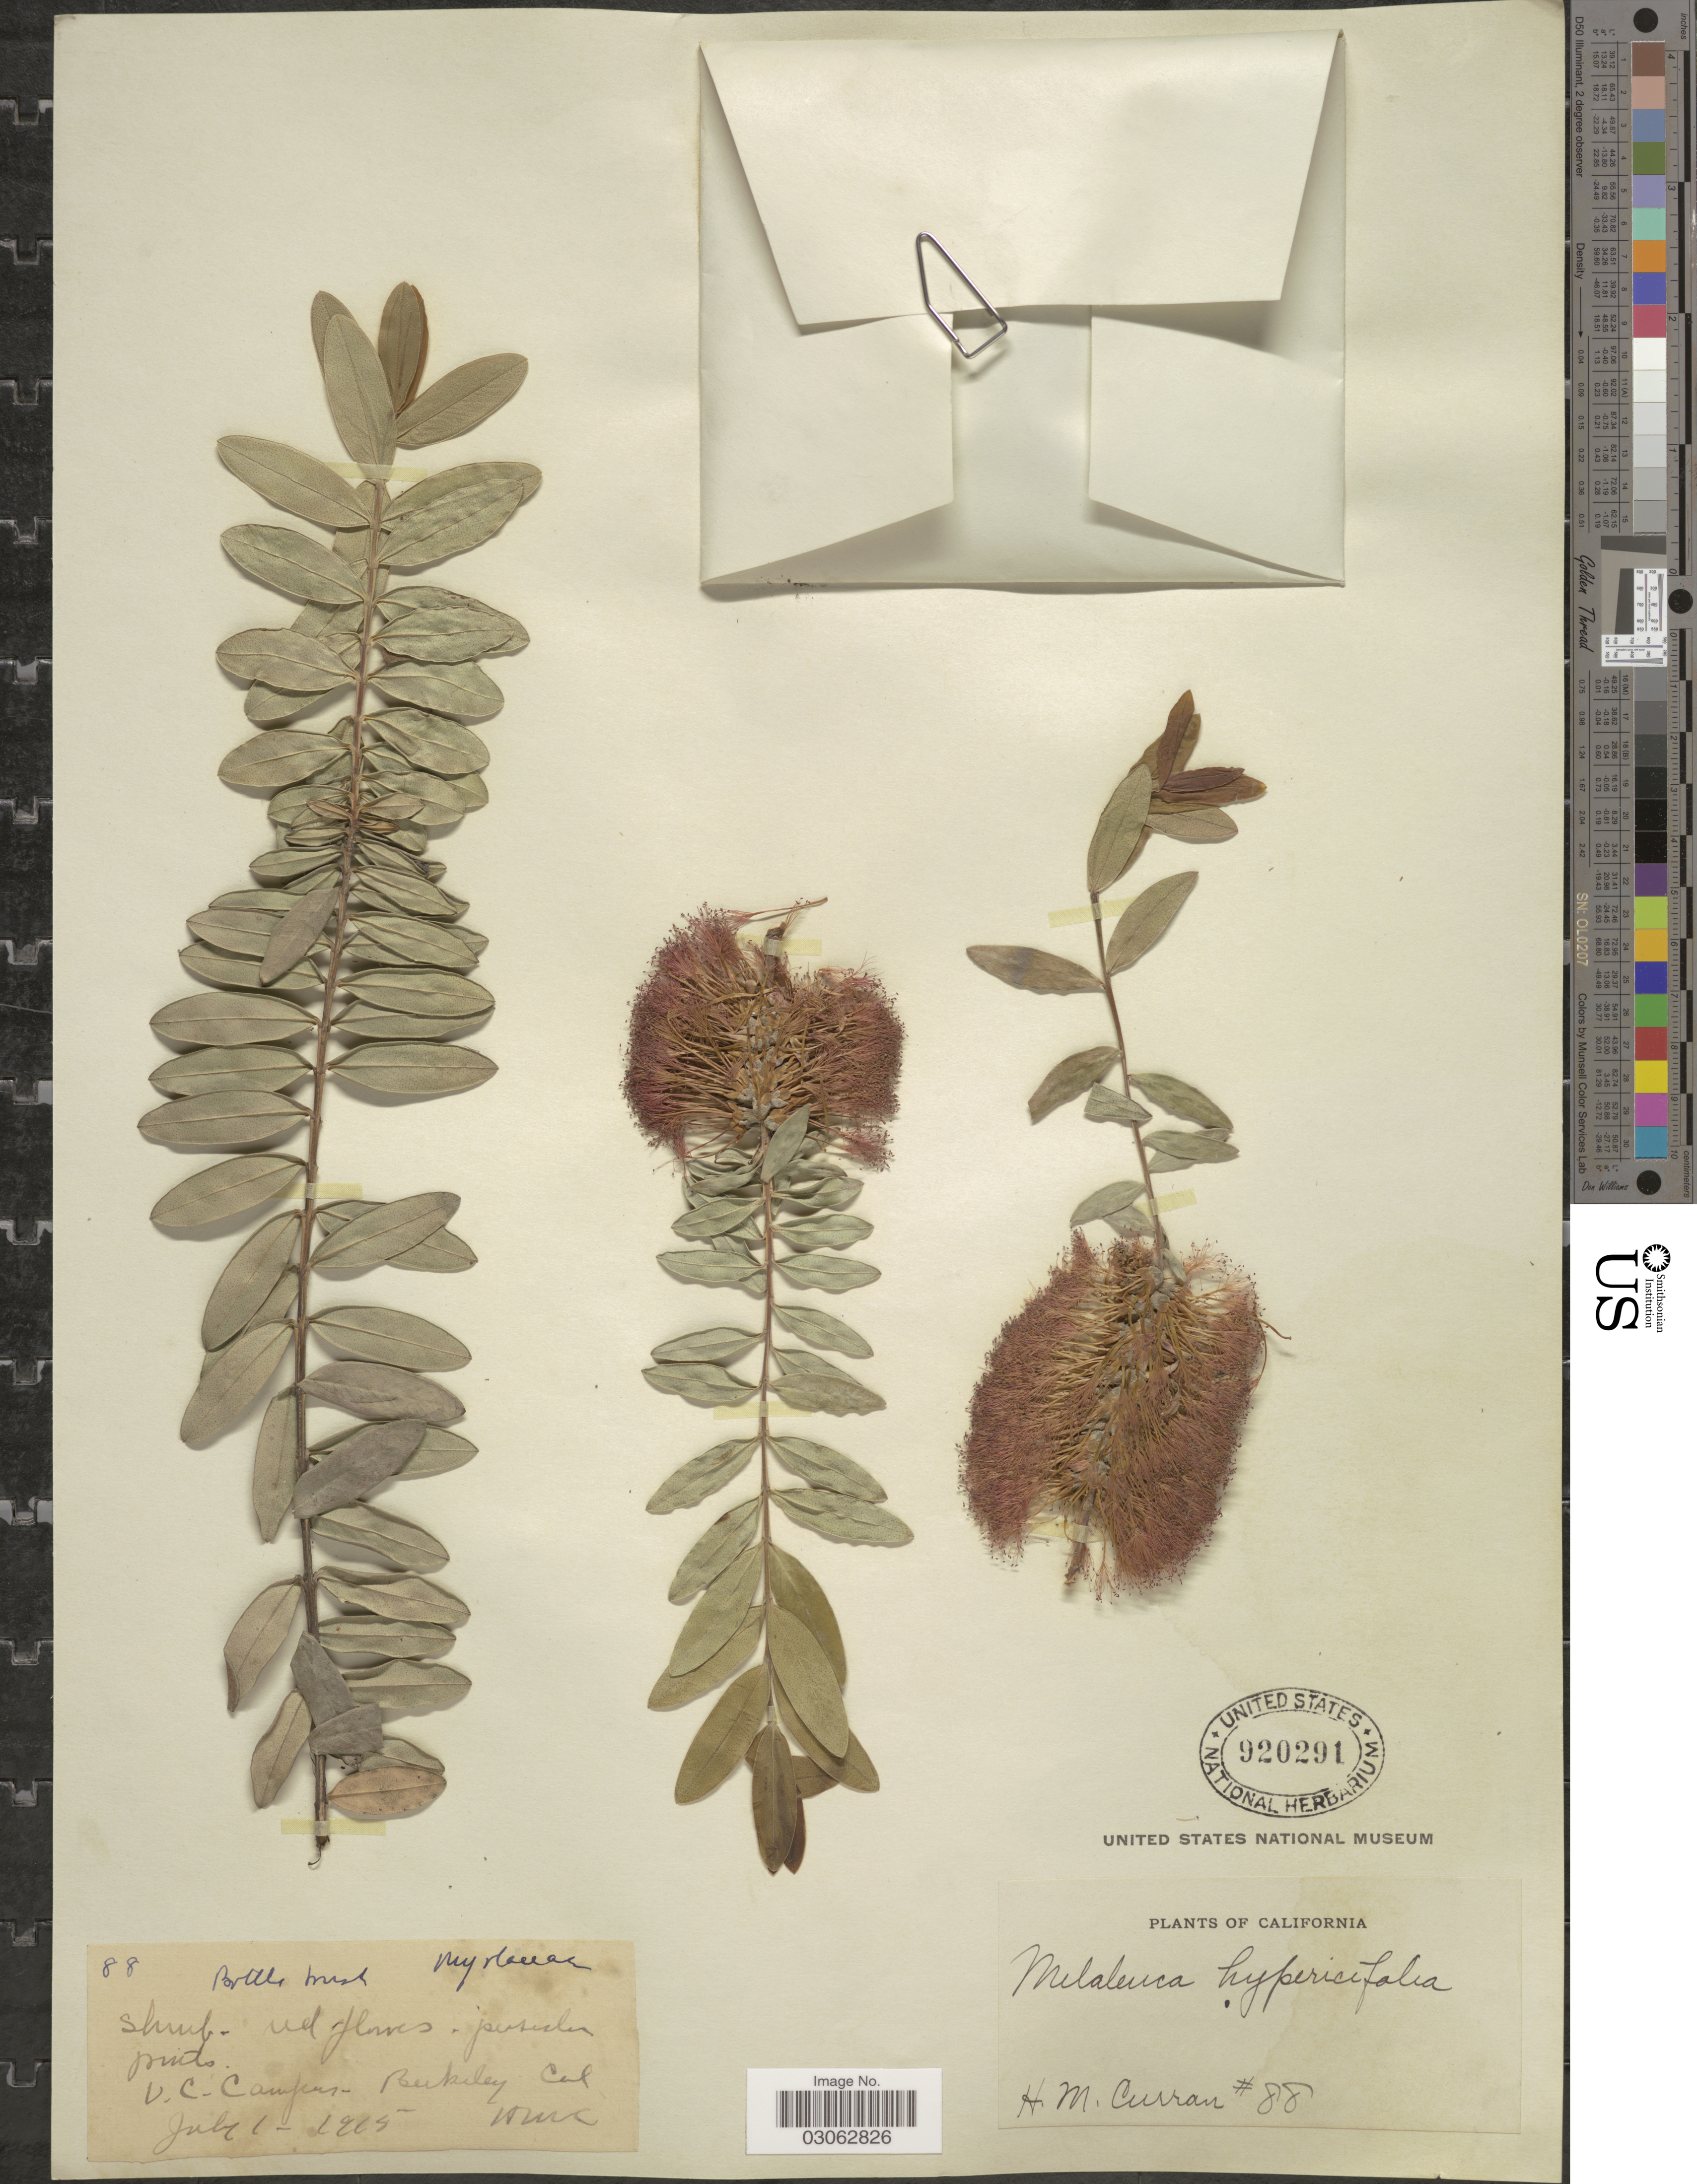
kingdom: Plantae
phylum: Tracheophyta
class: Magnoliopsida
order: Myrtales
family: Myrtaceae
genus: Melaleuca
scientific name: Melaleuca hypericifolia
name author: Sm.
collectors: H. M. Curran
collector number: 88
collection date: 1915-07-01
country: United States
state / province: California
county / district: Alameda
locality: V.C. Campus Berkeley.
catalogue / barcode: US 920291